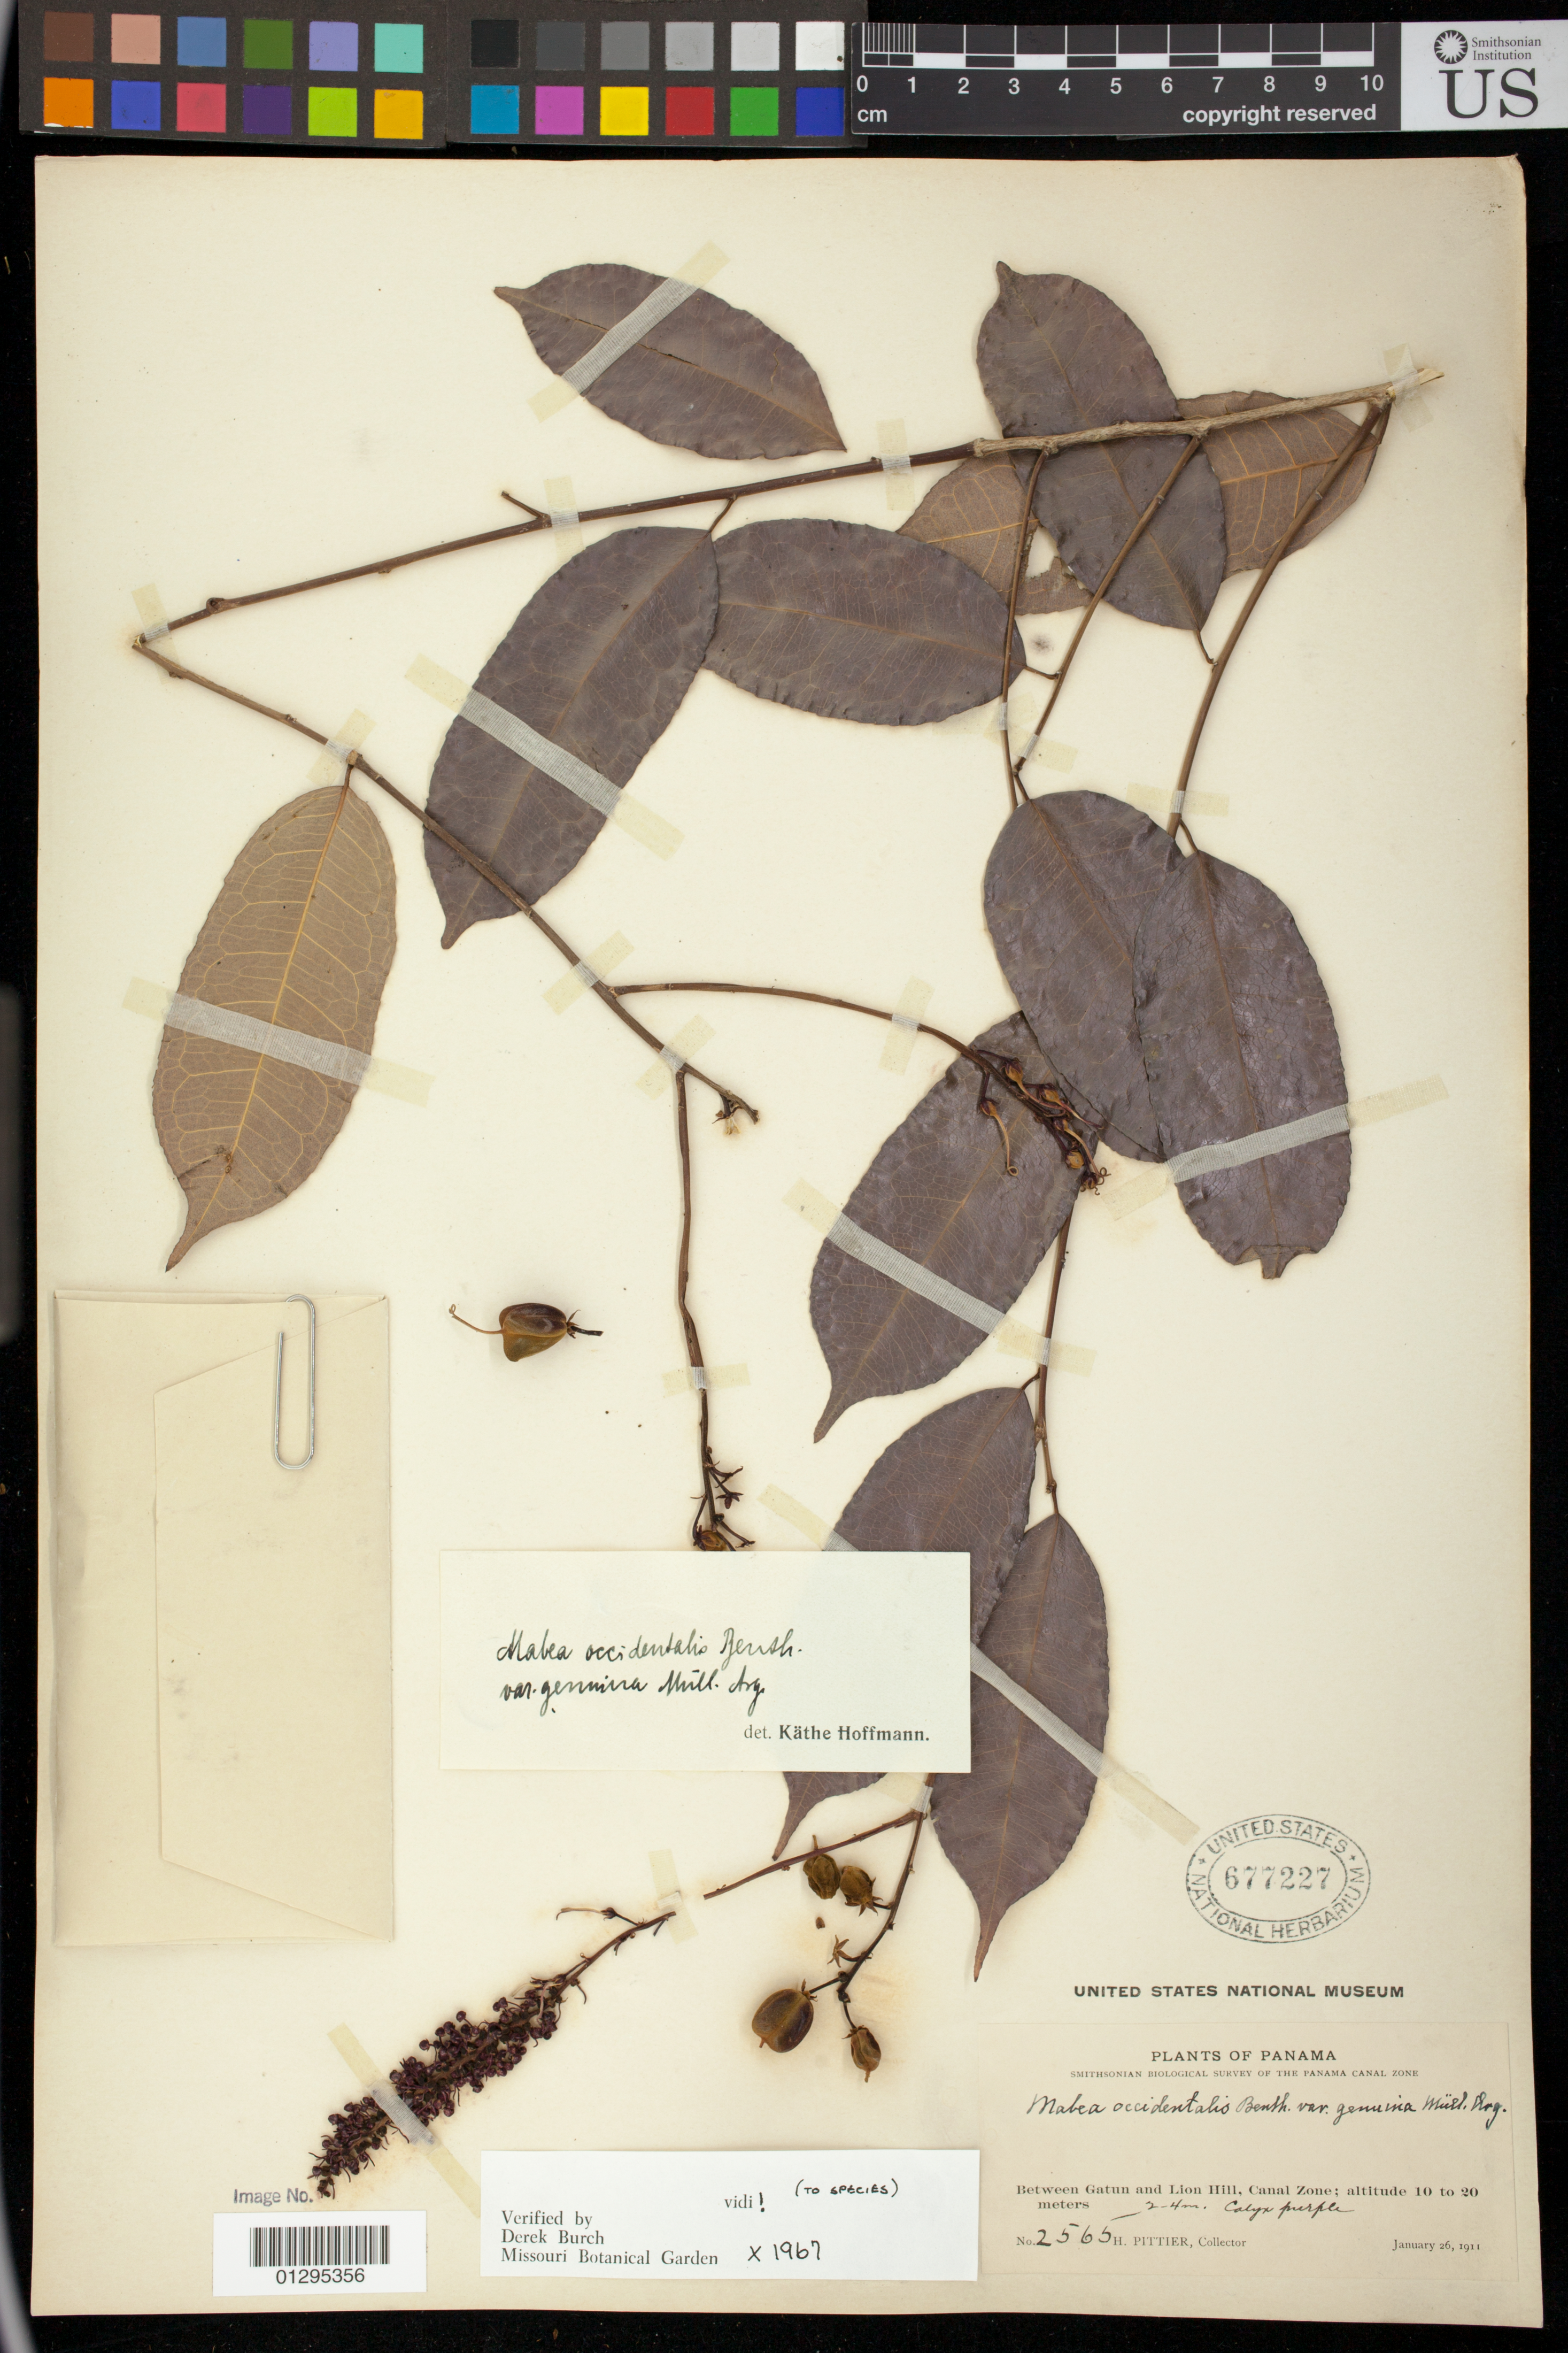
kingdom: Plantae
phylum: Tracheophyta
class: Magnoliopsida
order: Malpighiales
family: Euphorbiaceae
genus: Mabea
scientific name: Mabea occidentalis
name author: Benth.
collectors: H. F. Pittier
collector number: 2565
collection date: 1911-01-26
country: Panama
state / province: Colón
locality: Between Gatun and Lion Hill, Canal Zone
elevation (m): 10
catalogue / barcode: US 677227